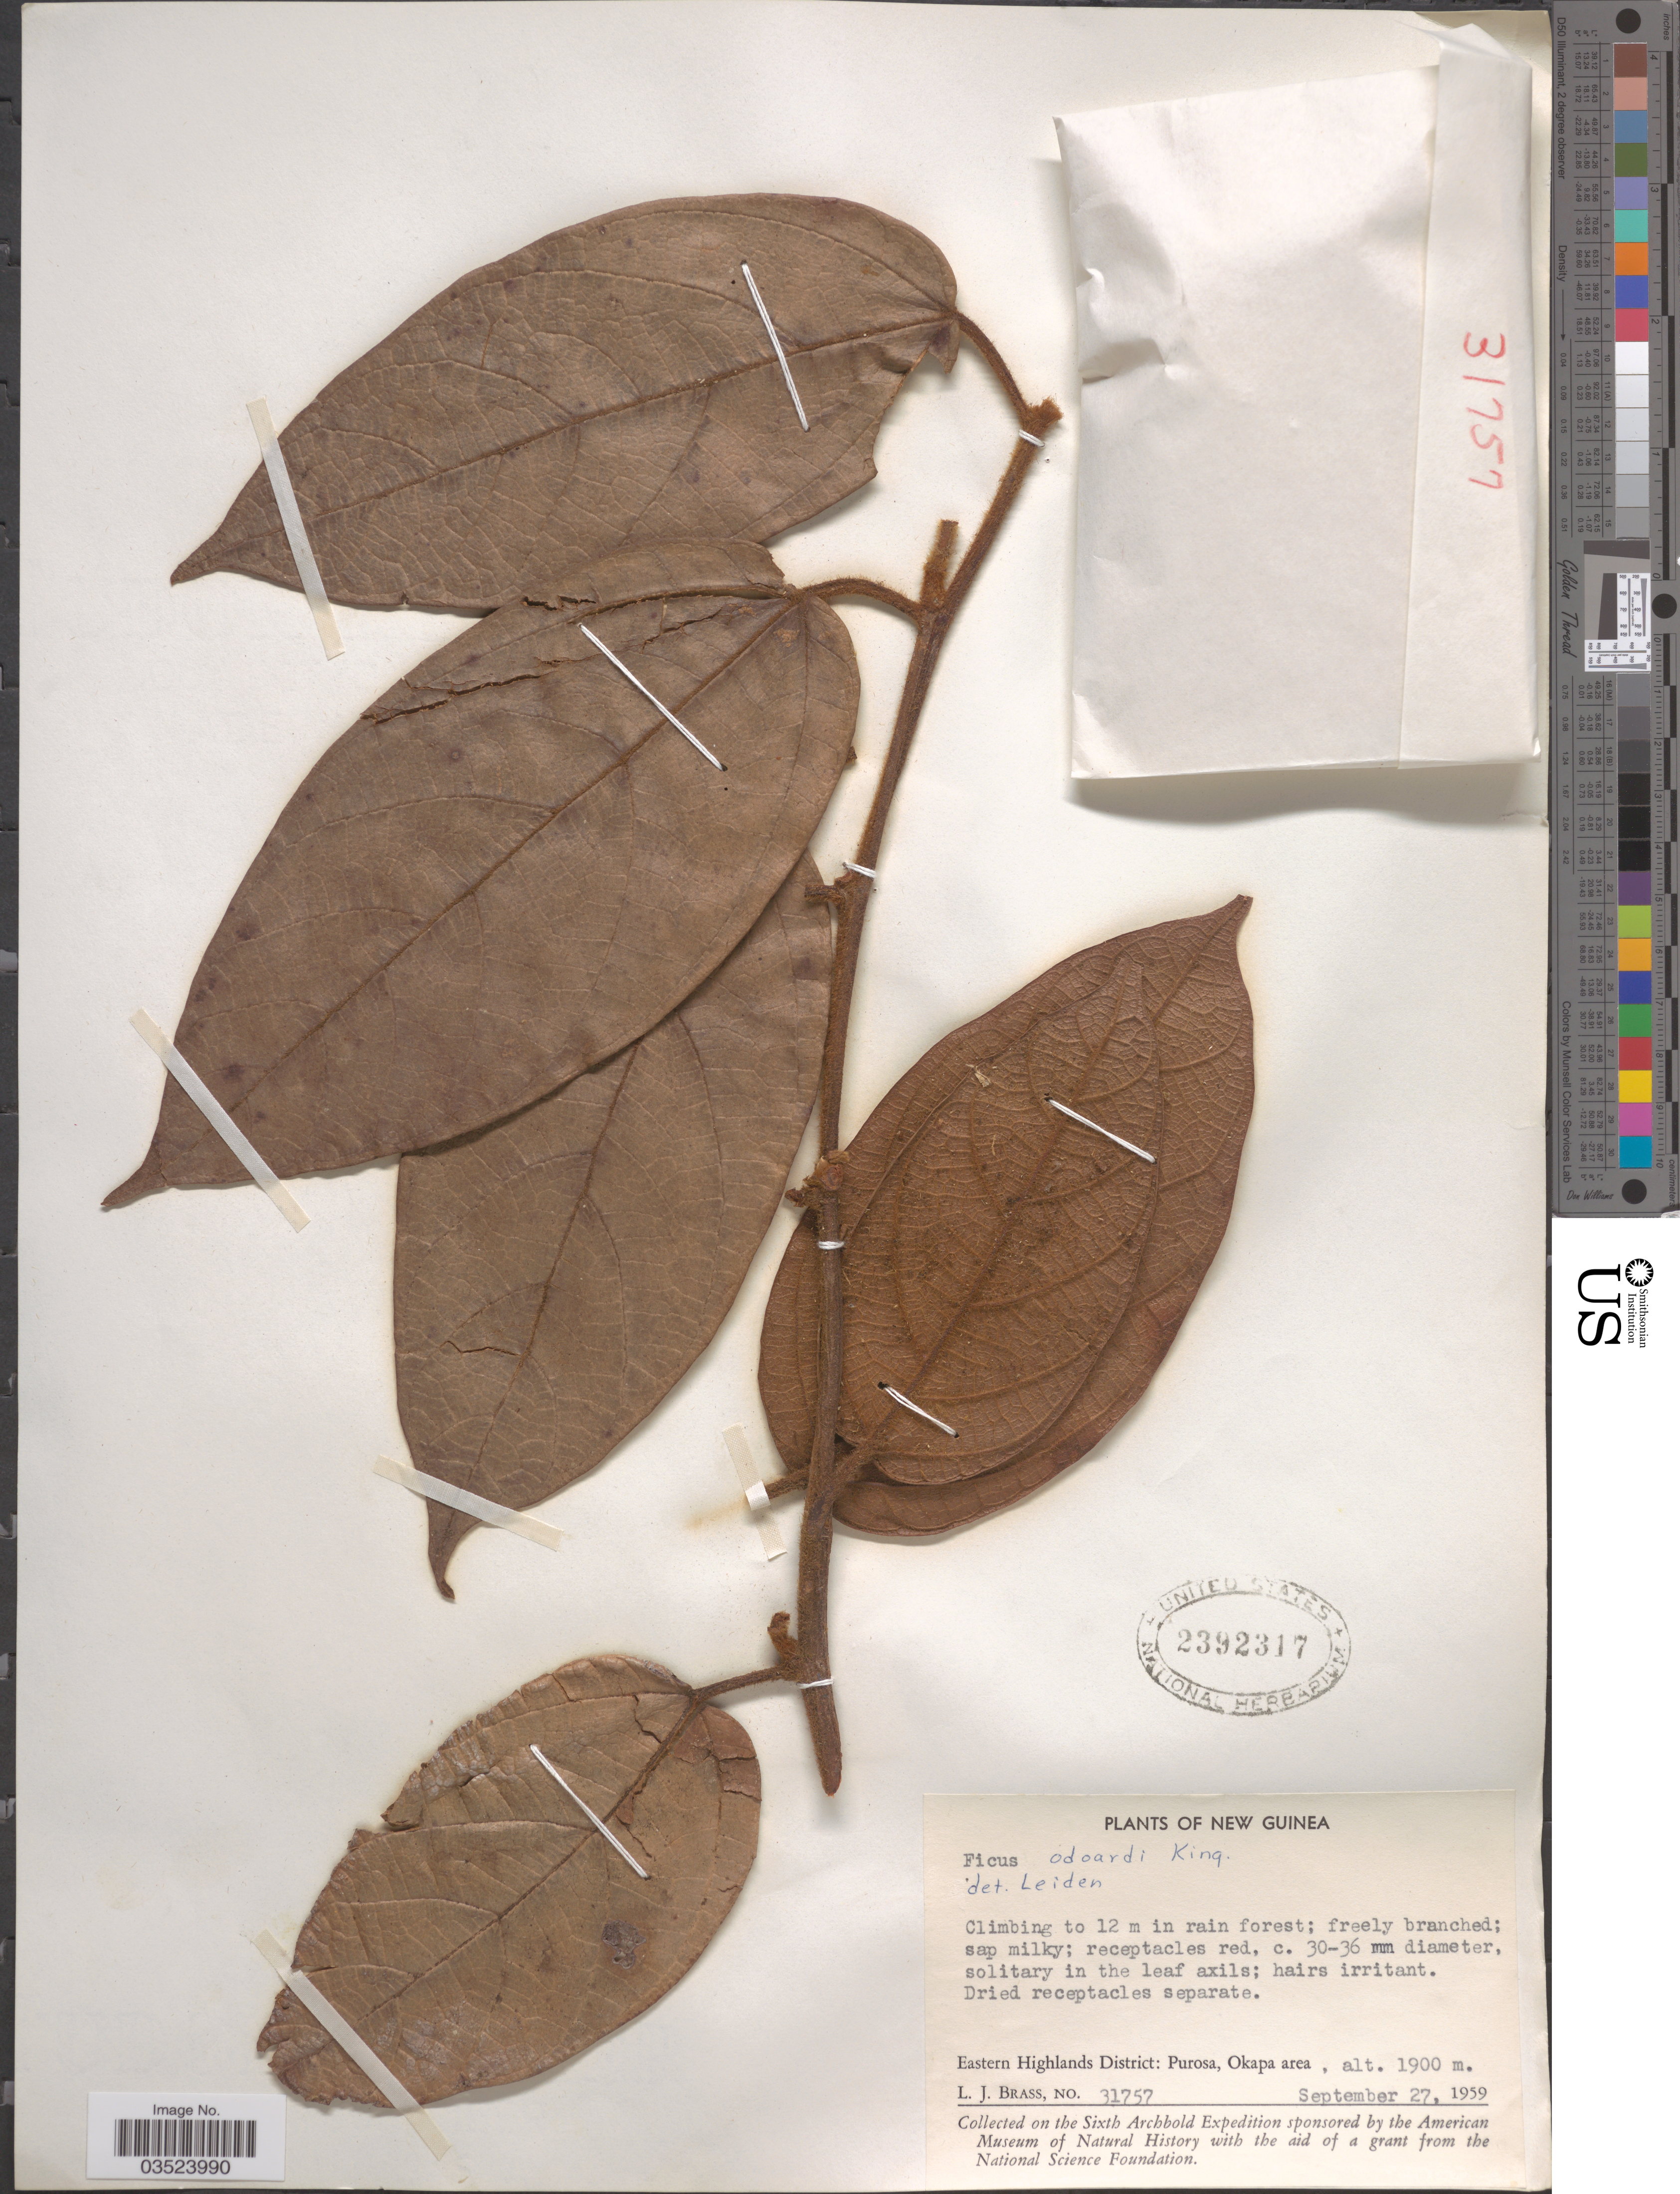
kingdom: Plantae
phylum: Tracheophyta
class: Magnoliopsida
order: Rosales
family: Moraceae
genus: Ficus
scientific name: Ficus odoardii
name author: King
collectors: L. J. Brass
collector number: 31757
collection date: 1959-09-27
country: Papua New Guinea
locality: Eastern Highlands District: Purosa, Okapa area. New Guinea.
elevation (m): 1900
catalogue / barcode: US 2392317